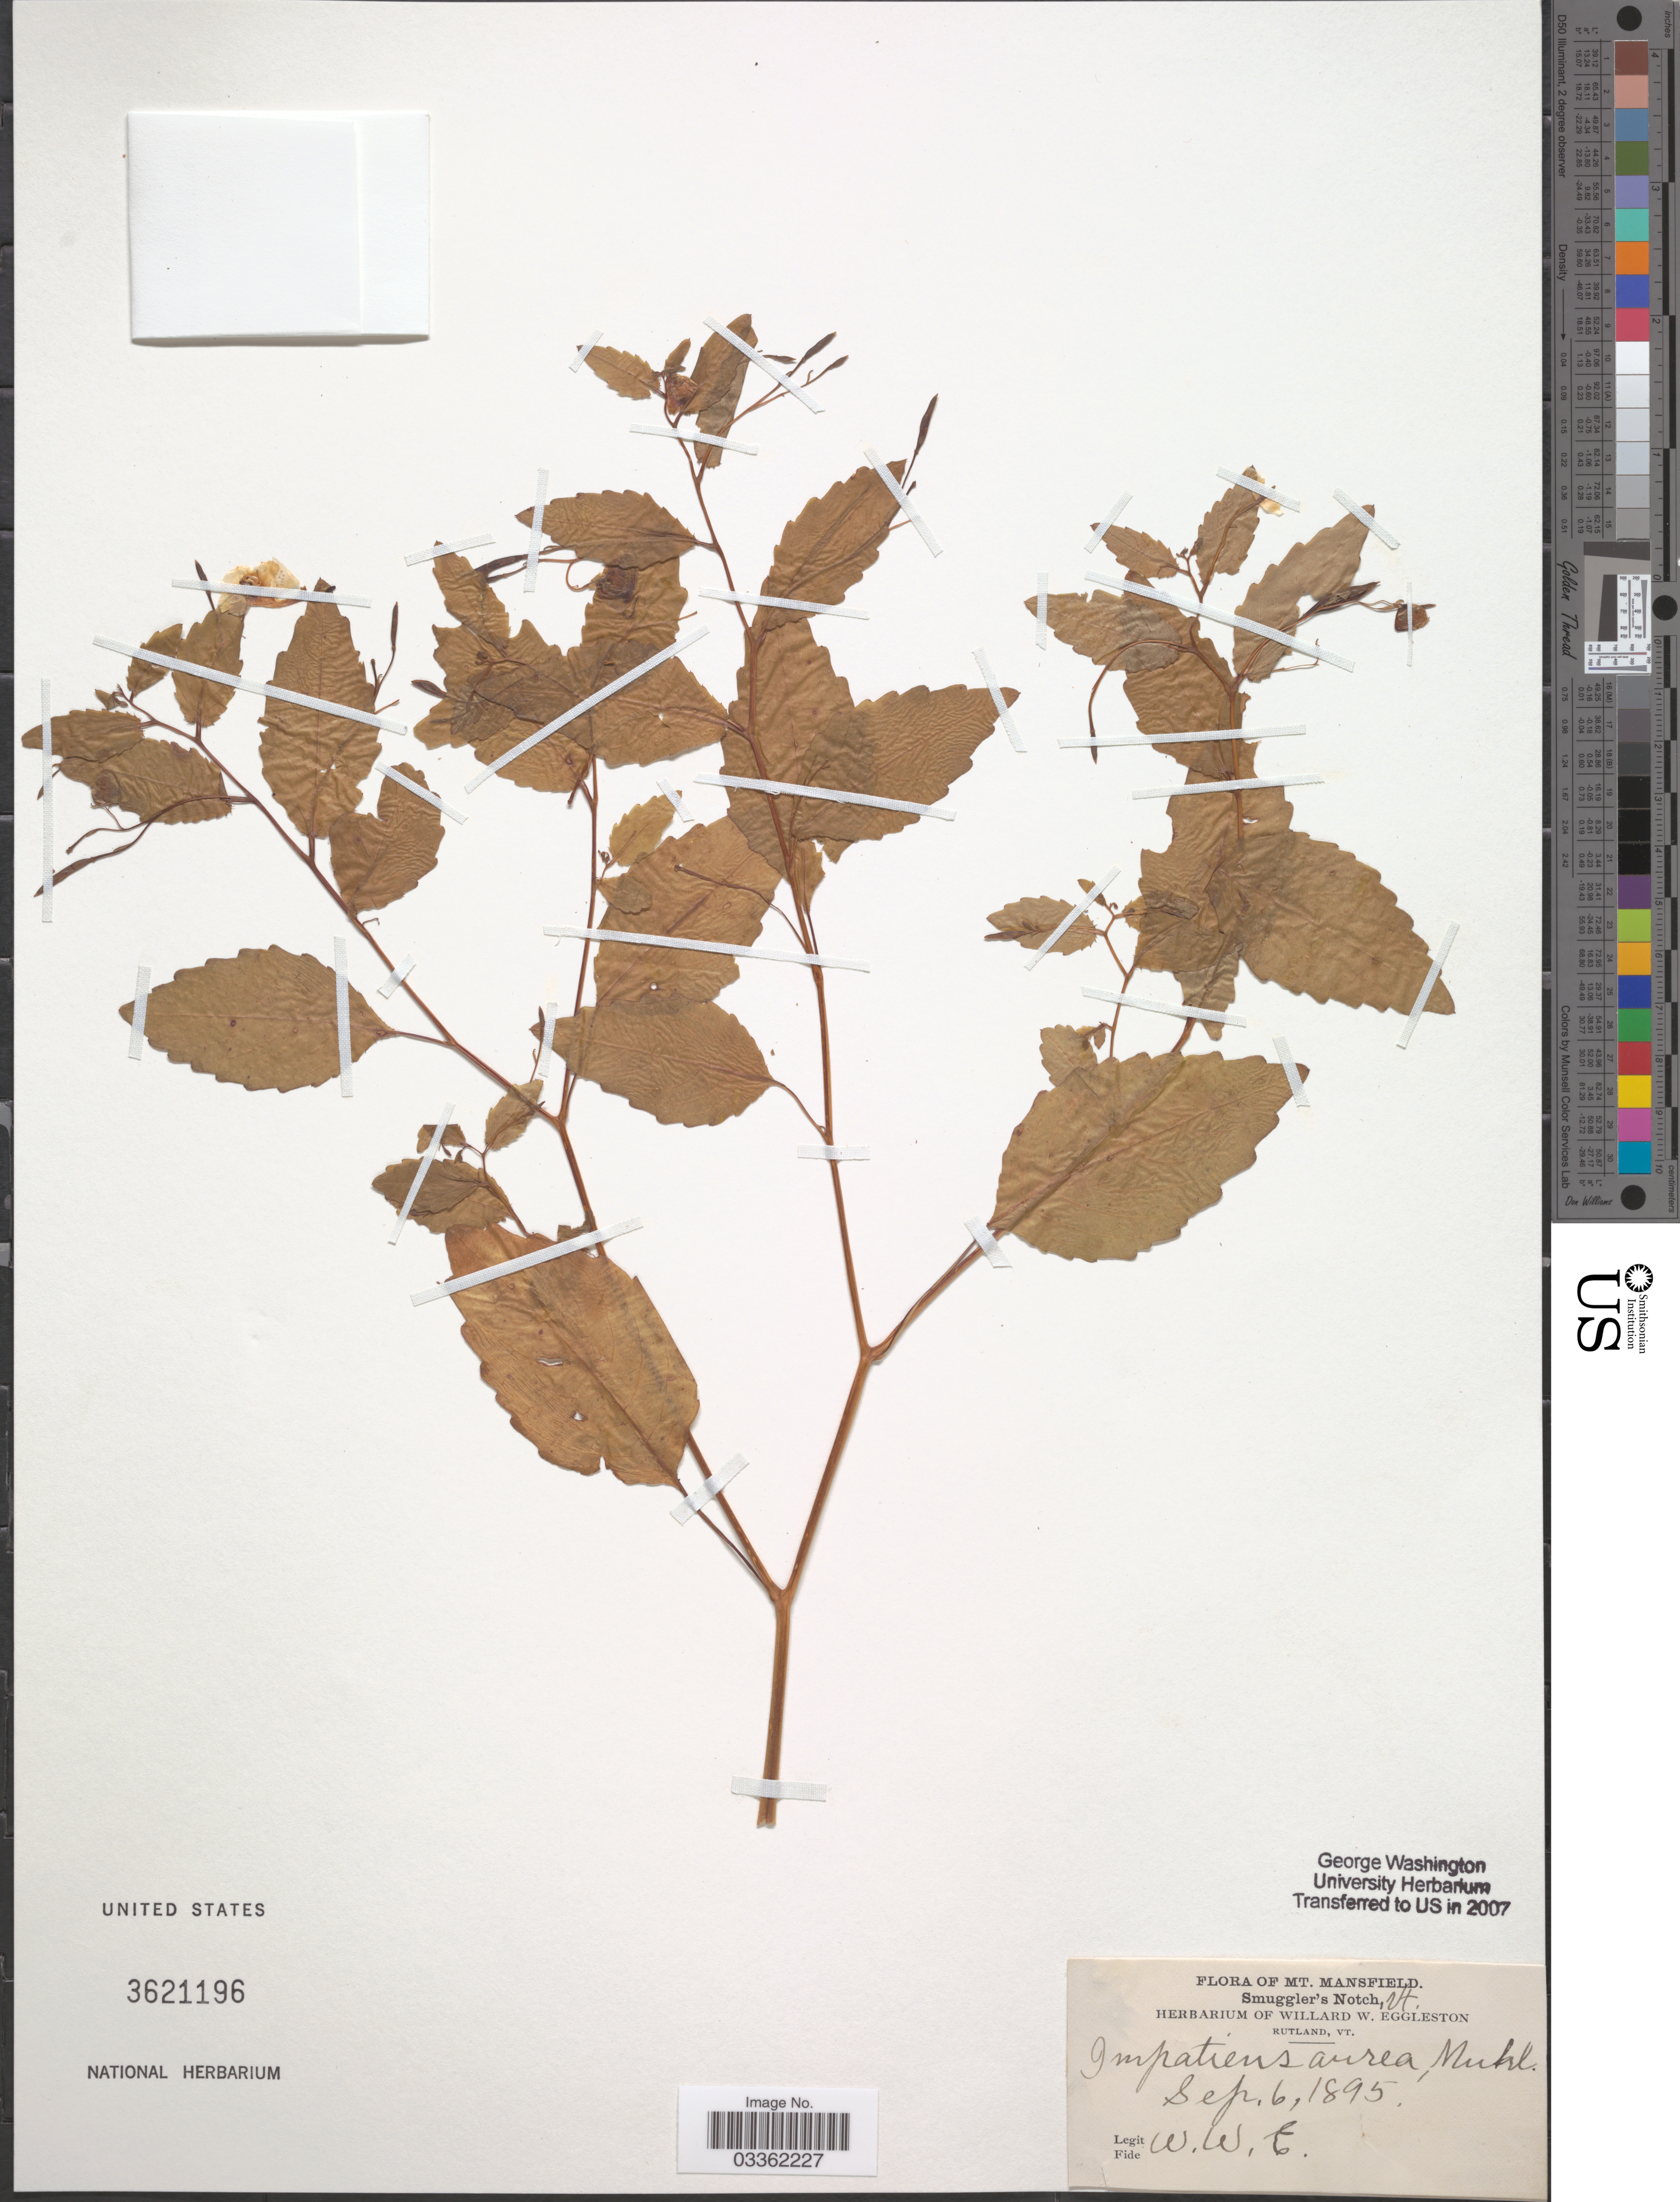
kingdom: Plantae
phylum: Tracheophyta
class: Magnoliopsida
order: Ericales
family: Balsaminaceae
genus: Impatiens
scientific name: Impatiens acaulis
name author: Arn.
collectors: W. W. Eggleston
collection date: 1895-09-06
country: United States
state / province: Vermont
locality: Mt. Mansfield, Smuggler's Notch.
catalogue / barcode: US 3621196